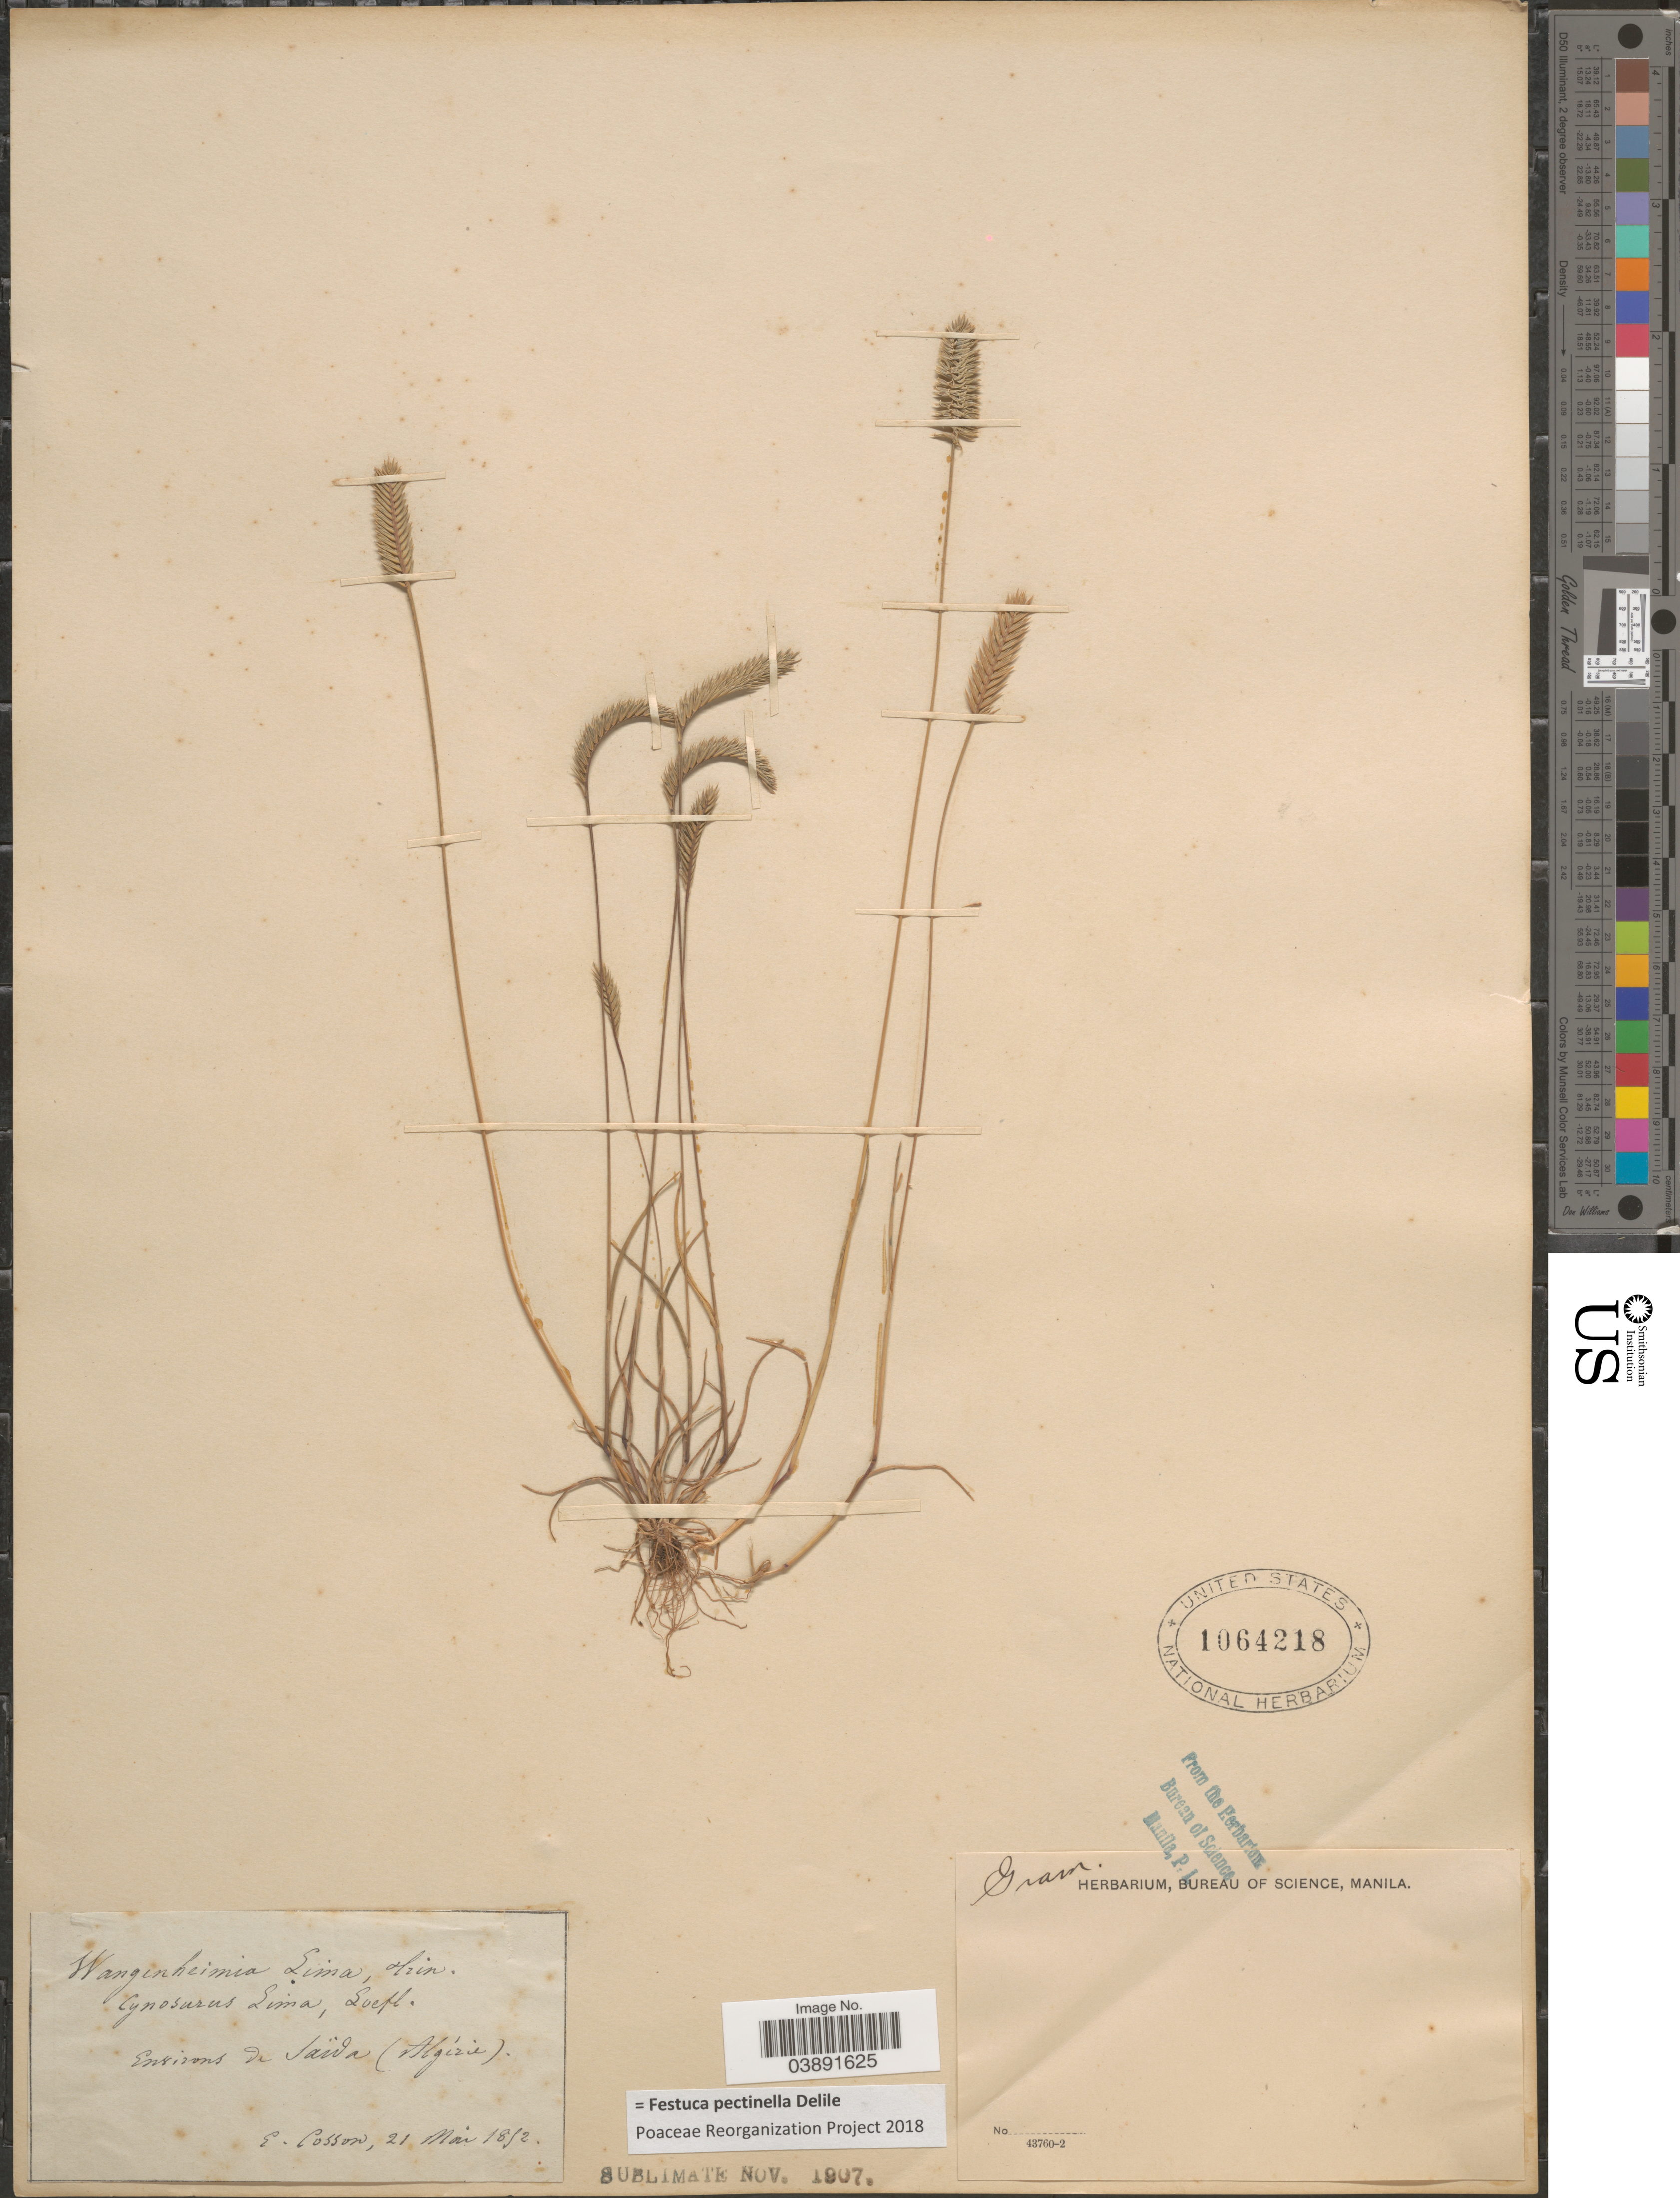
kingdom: Plantae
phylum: Tracheophyta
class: Liliopsida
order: Poales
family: Poaceae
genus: Festuca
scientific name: Festuca pectinella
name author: Delile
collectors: E. Cosson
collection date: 1852-05-21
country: Algeria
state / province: Saïda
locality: Environs de Saïda.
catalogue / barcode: US 1064218